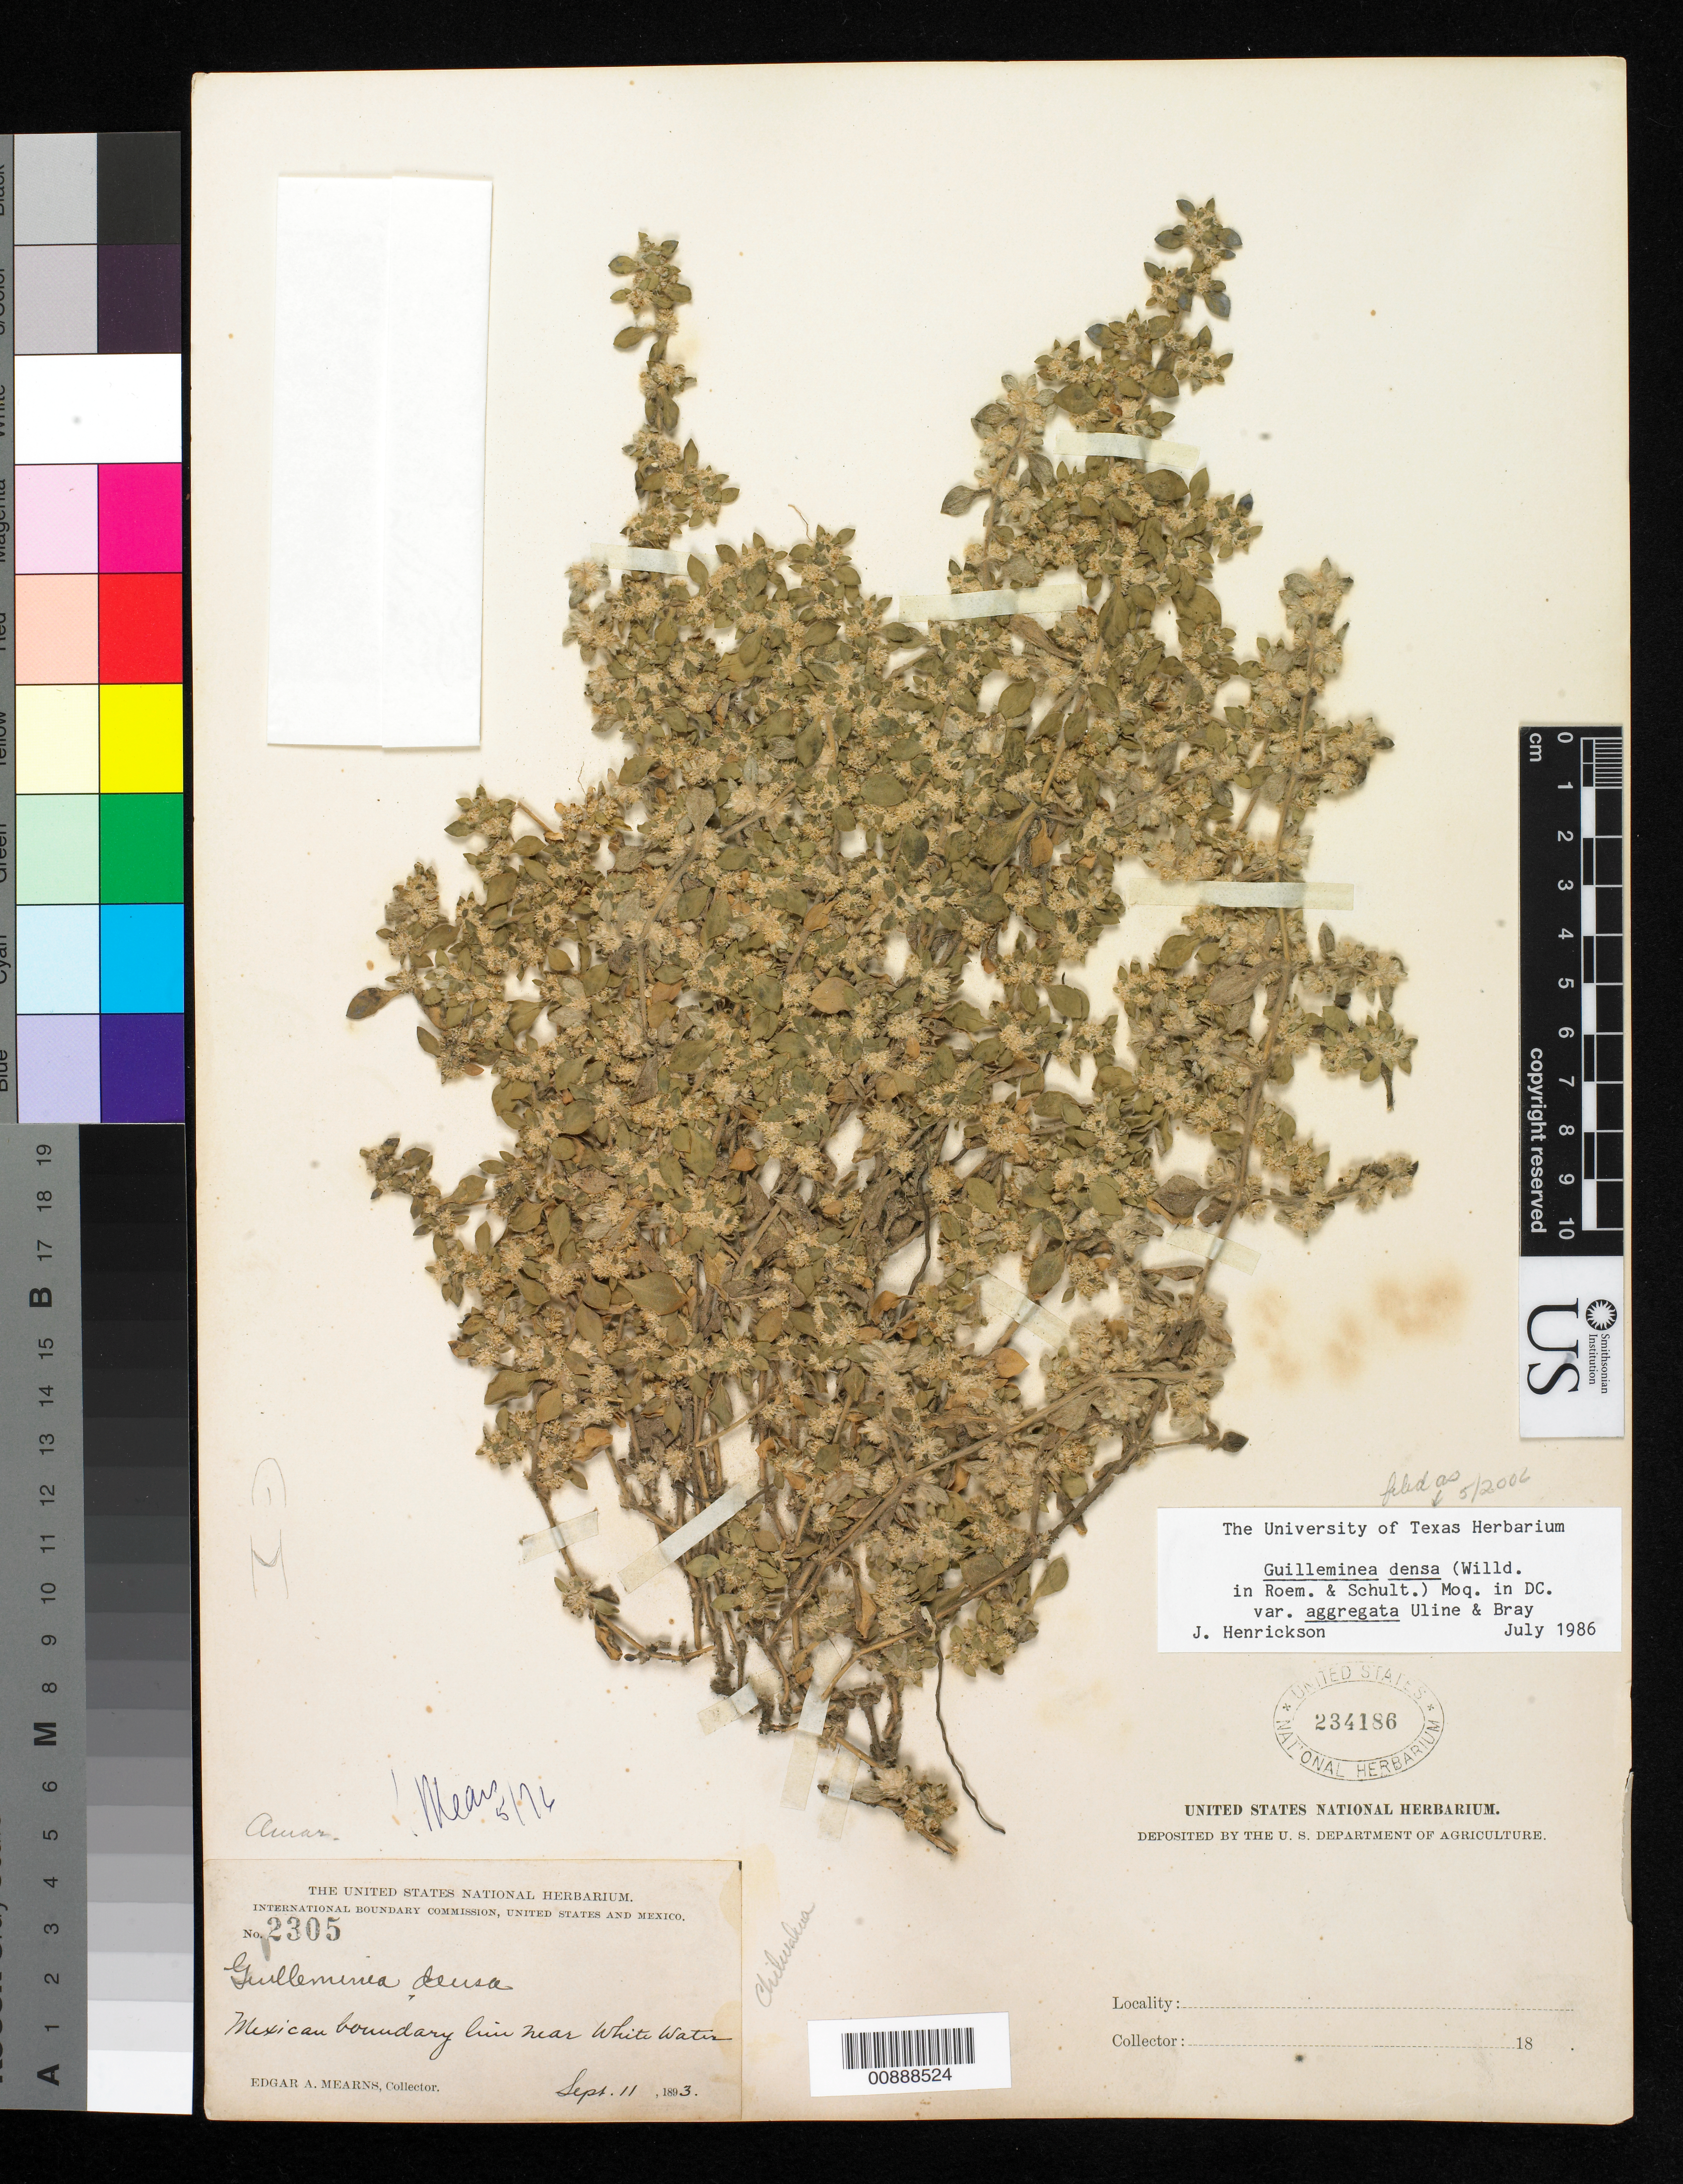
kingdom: Plantae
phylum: Tracheophyta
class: Magnoliopsida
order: Caryophyllales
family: Amaranthaceae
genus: Guilleminea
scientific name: Guilleminea densa var. aggregata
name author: Uline & W.L. Bray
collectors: E. A. Mearns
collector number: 2305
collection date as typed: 11 Sep 1893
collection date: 1893-09-11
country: Mexico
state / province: Chihuahua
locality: Mexican Boundary Line near White Water.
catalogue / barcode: US 234186